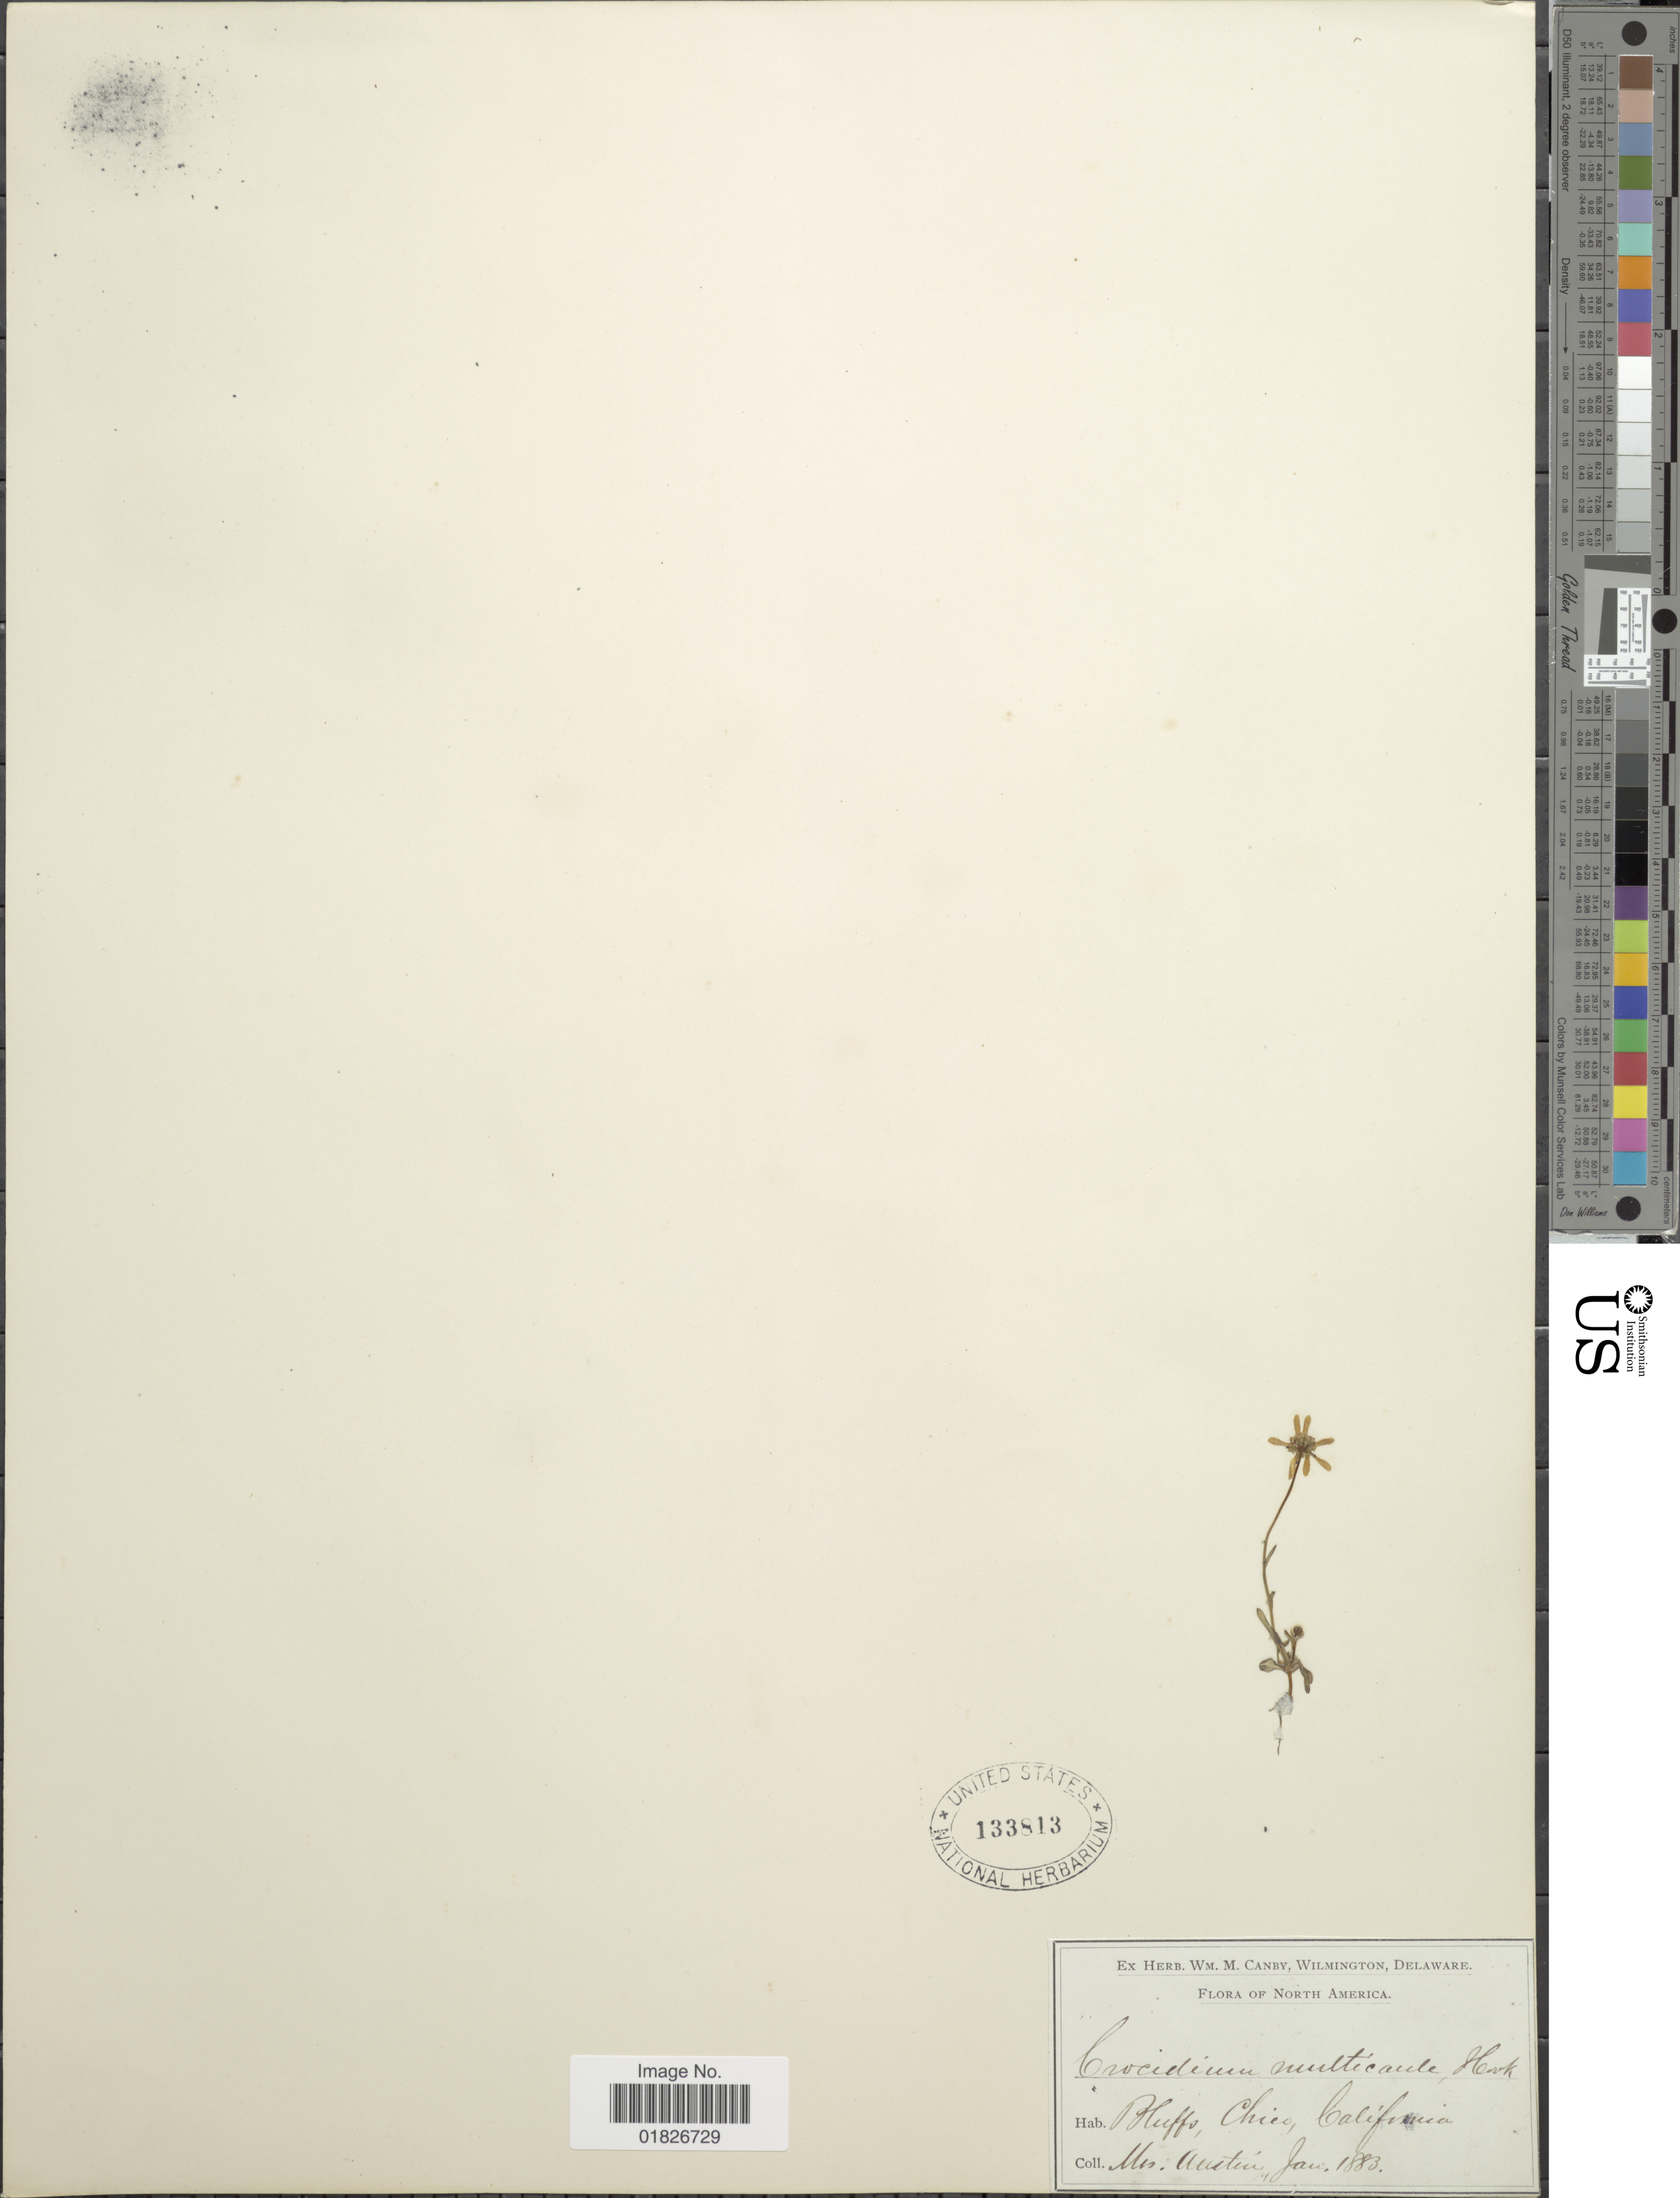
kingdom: Plantae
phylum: Tracheophyta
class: Magnoliopsida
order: Asterales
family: Asteraceae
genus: Crocidium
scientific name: Crocidium multicaule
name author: Hook.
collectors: -. Austin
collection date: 1883-01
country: United States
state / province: California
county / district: Butte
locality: Bluffs, Chico, North America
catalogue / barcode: US 133813